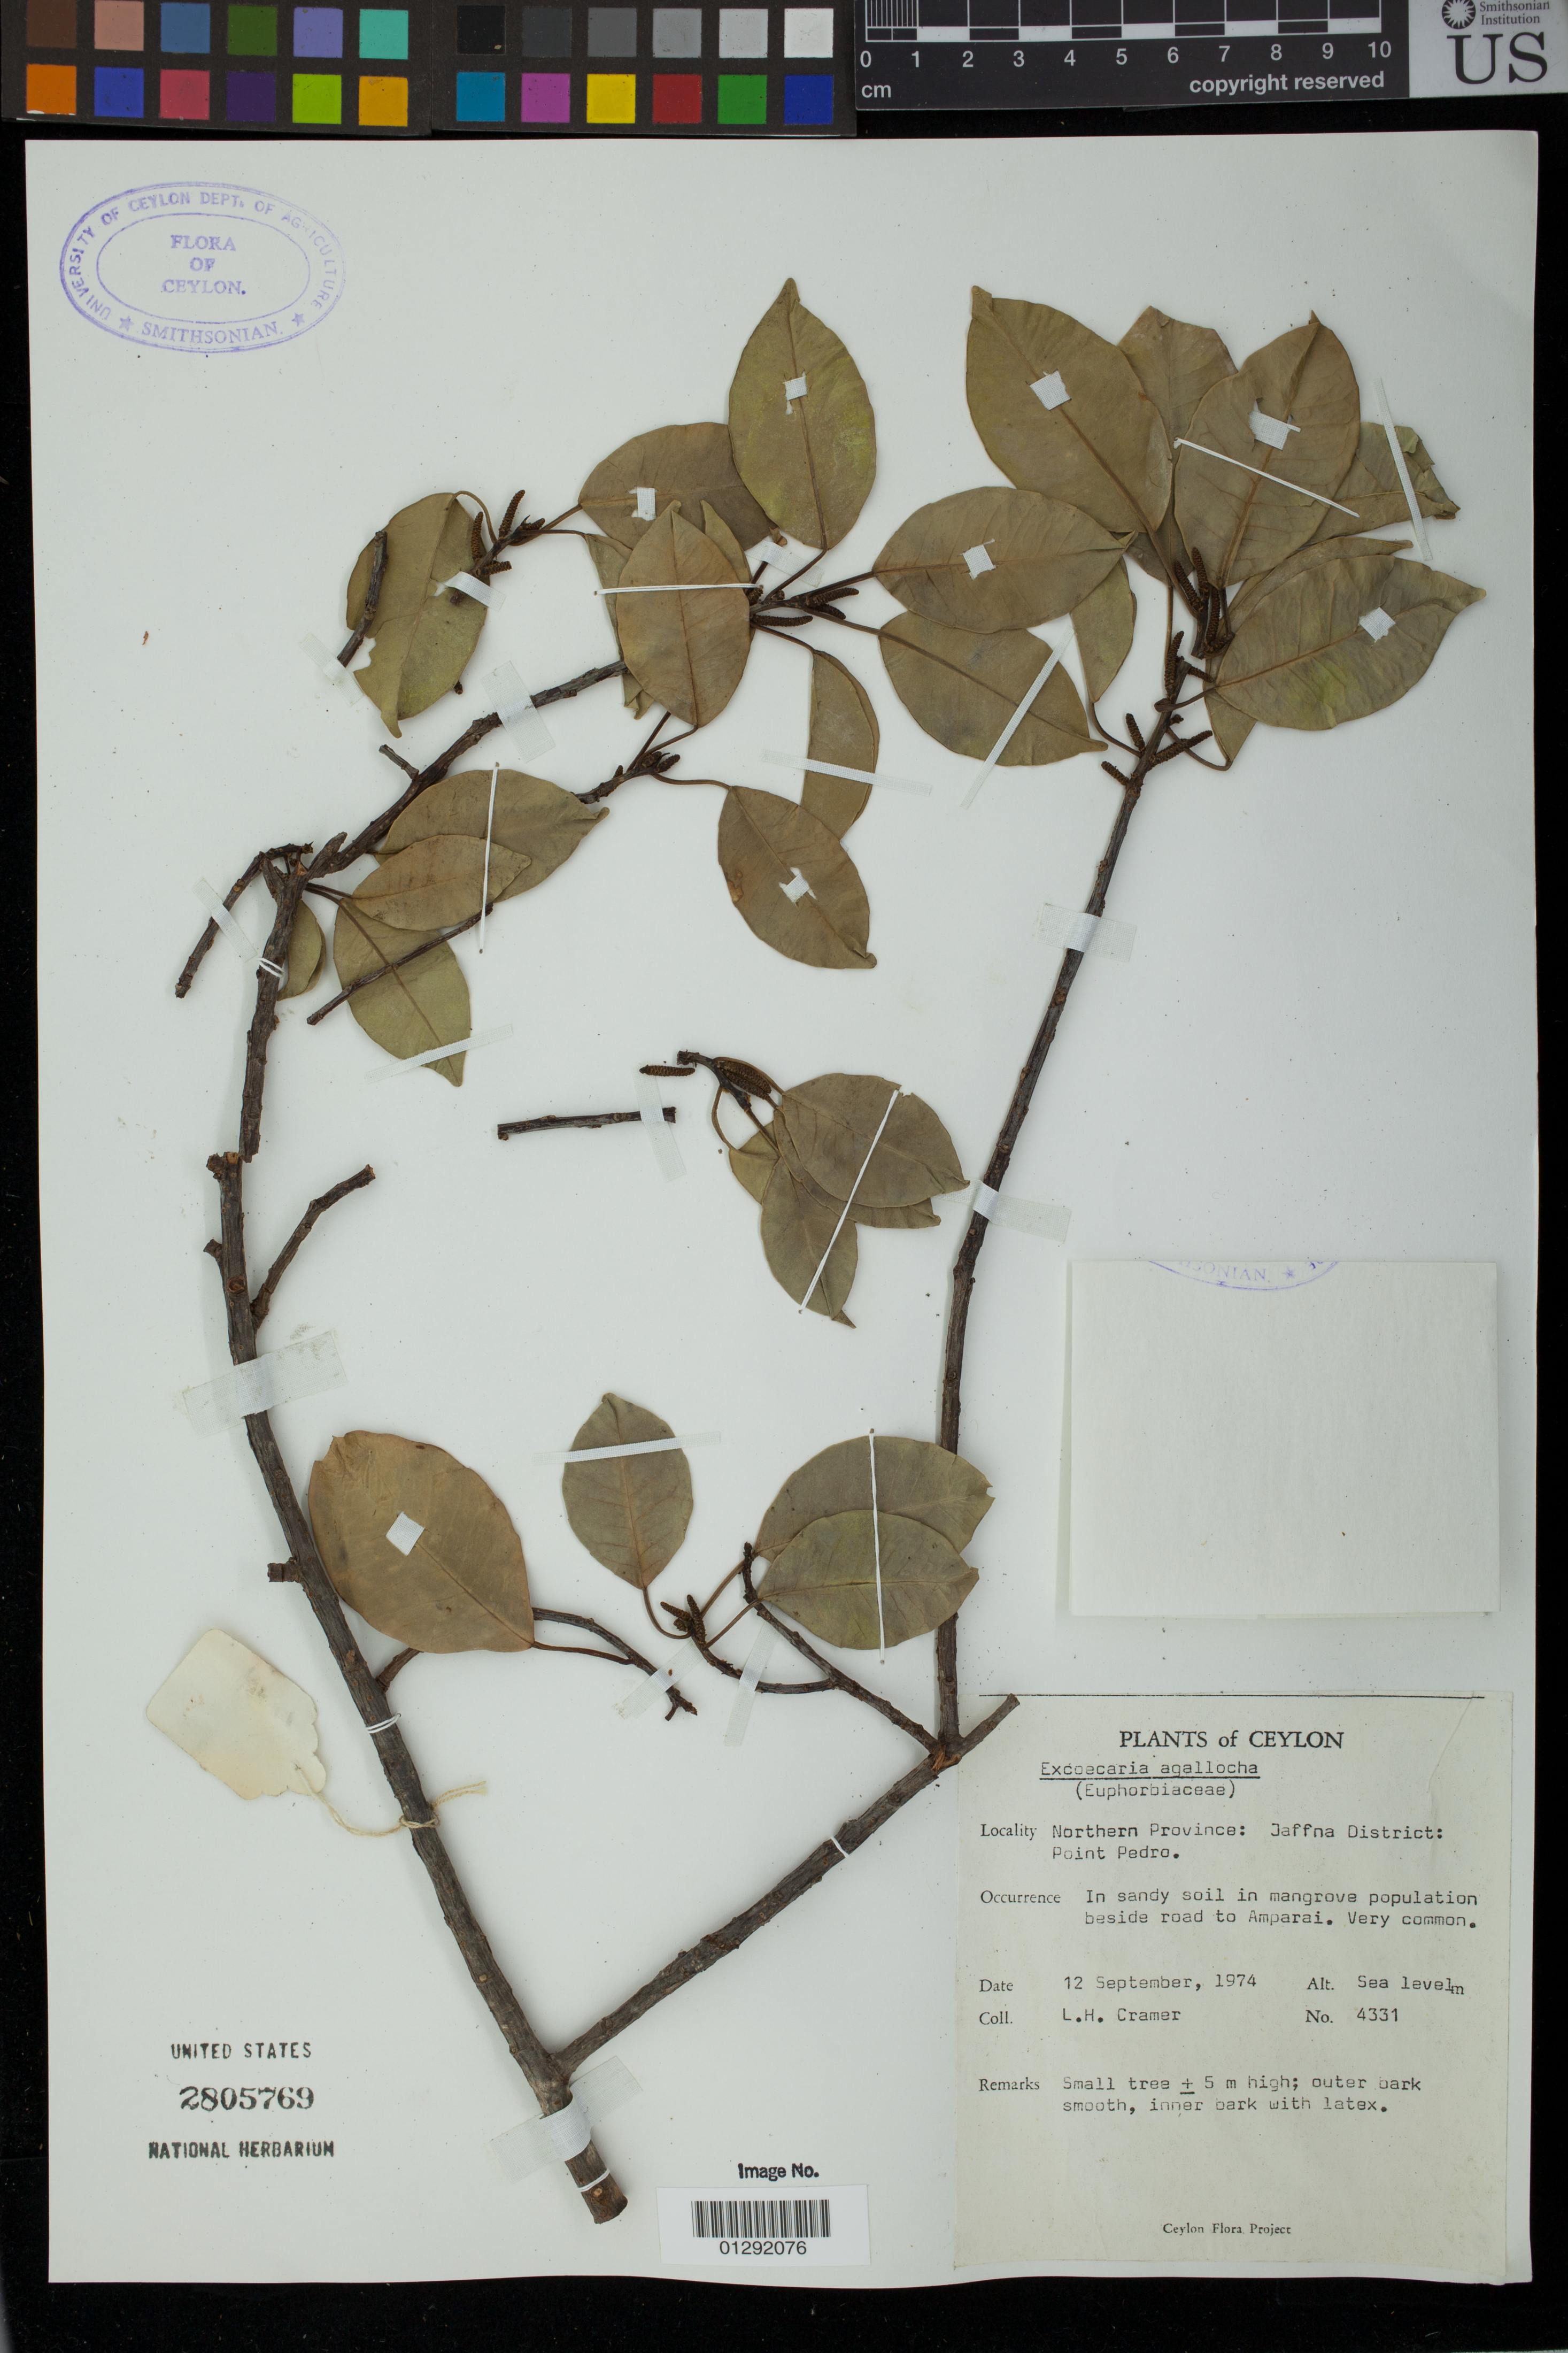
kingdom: Plantae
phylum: Tracheophyta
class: Magnoliopsida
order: Malpighiales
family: Euphorbiaceae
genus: Excoecaria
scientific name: Excoecaria agallocha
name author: L.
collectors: L. H. Cramer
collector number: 4331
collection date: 1974-09-12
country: Sri Lanka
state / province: Northern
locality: Ceylon. Jaffna District: Point Pedro.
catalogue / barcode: US 2805769